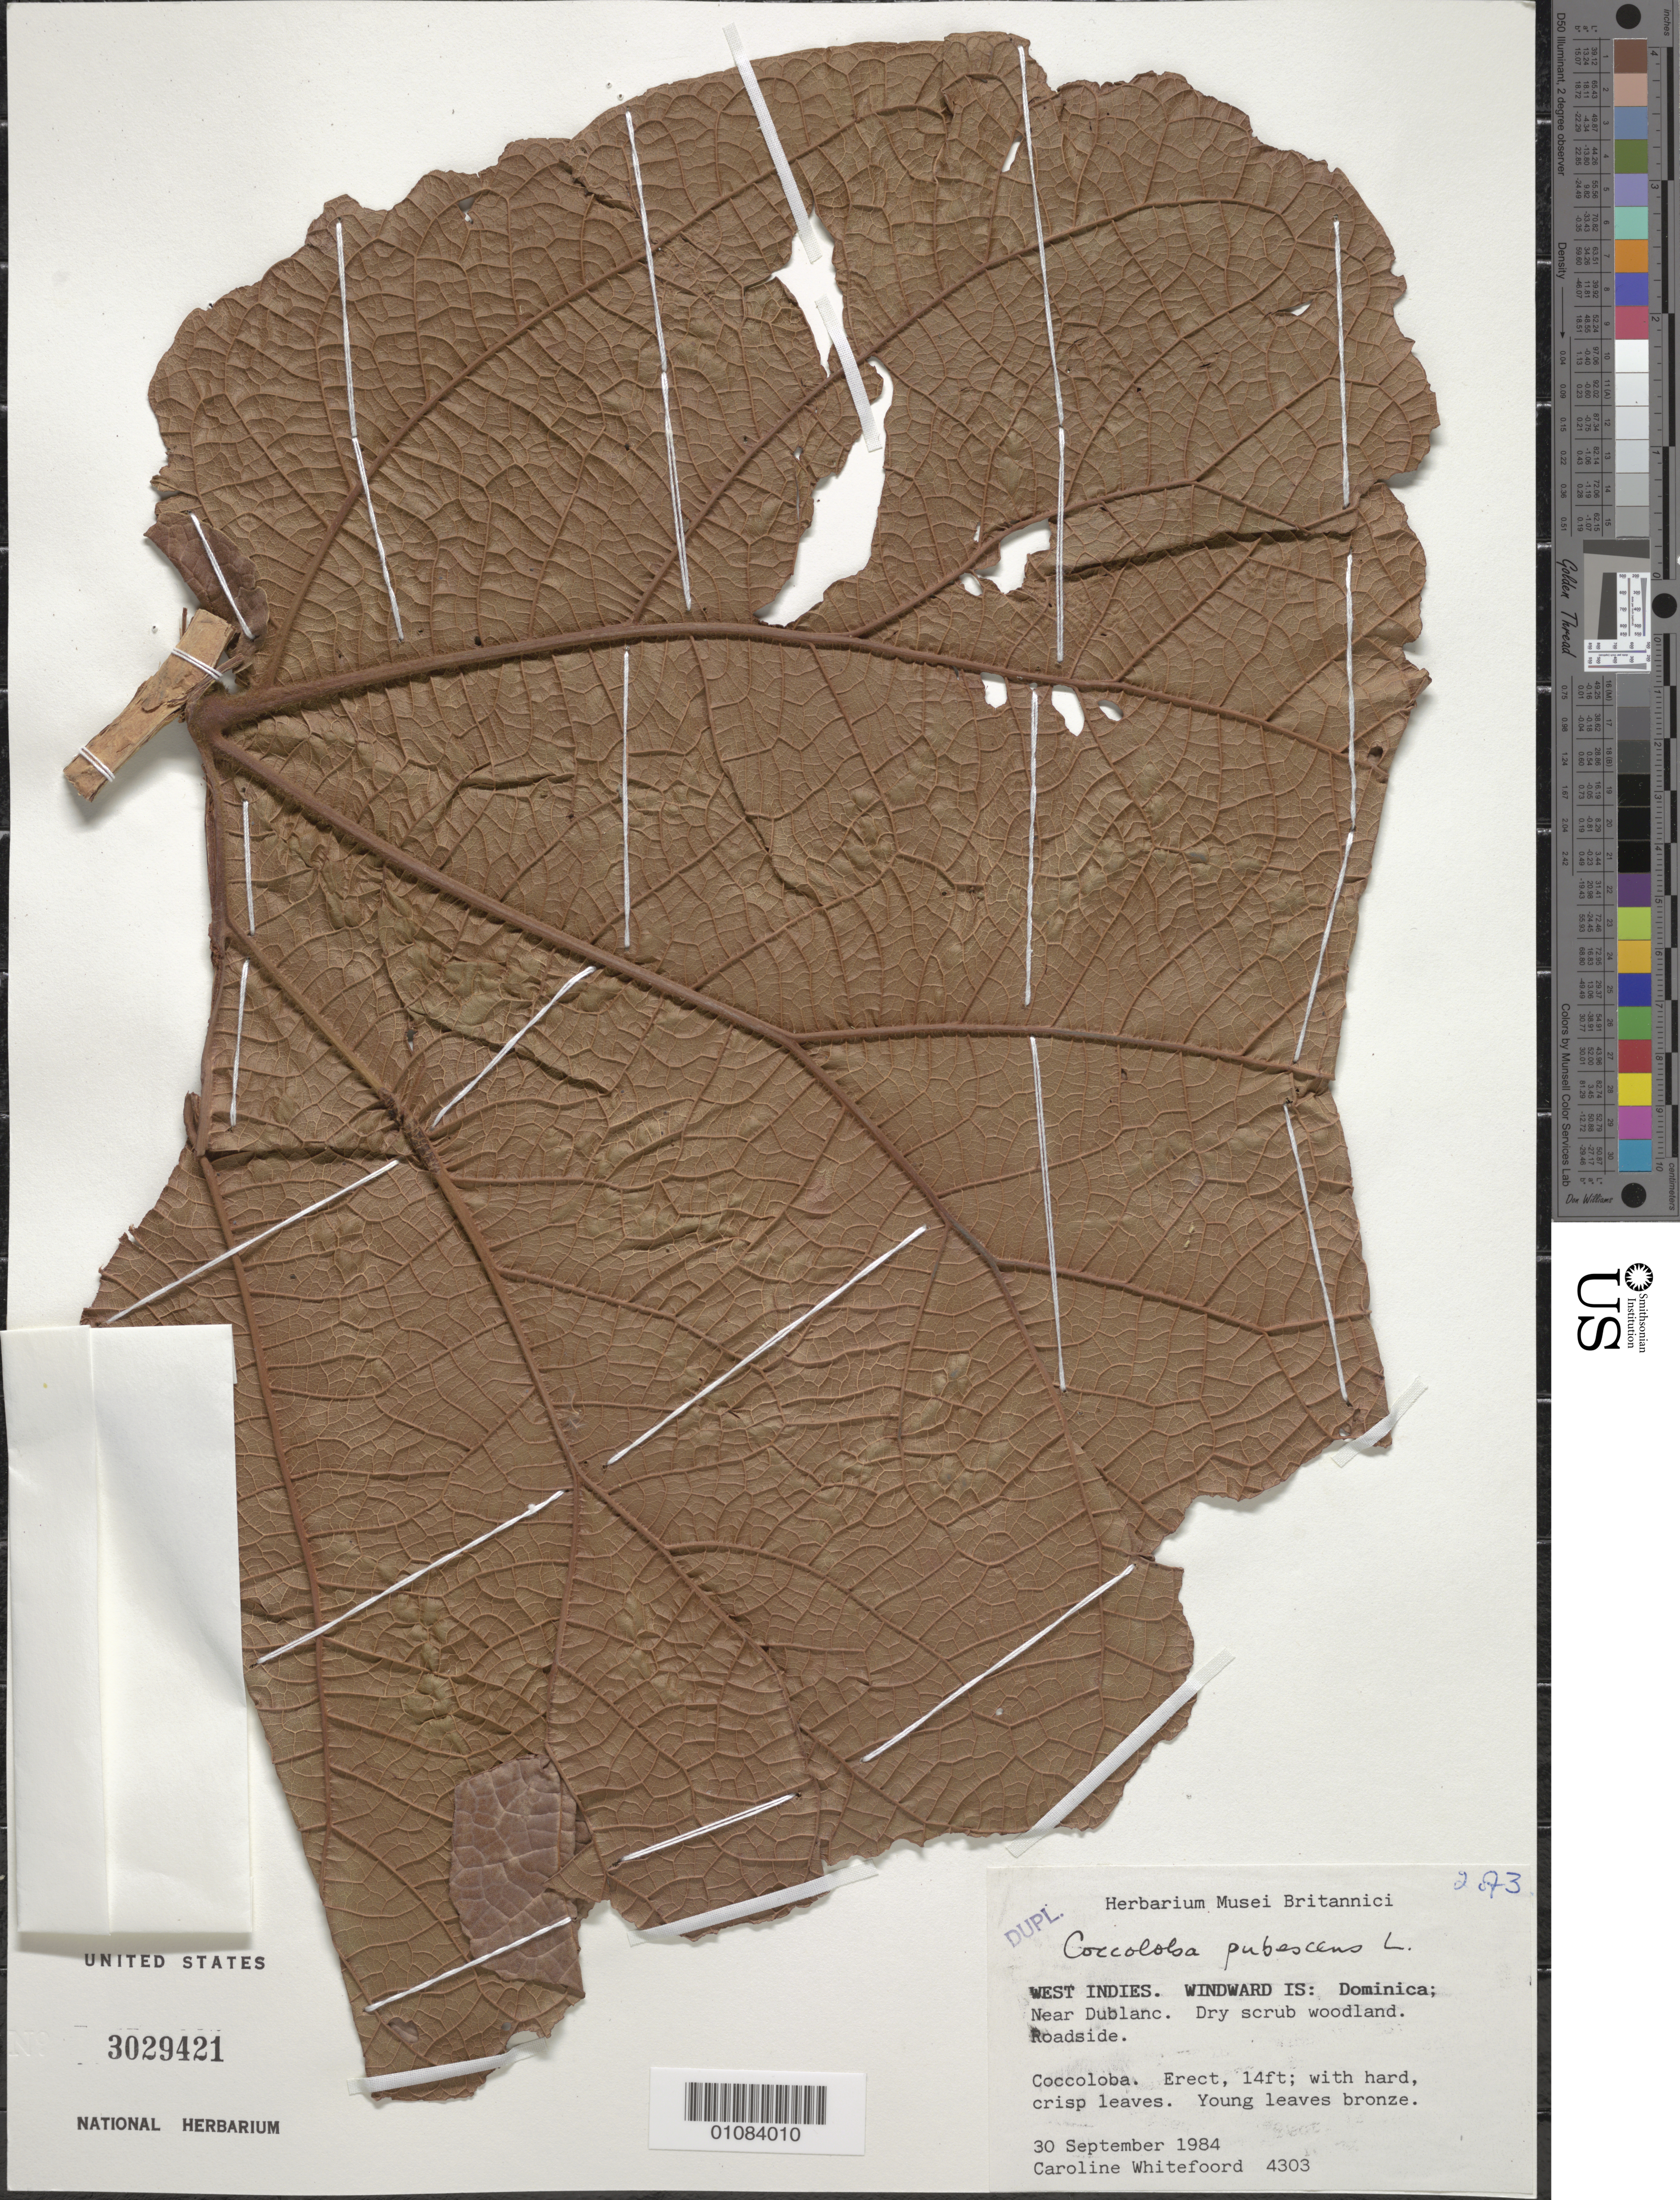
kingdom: Plantae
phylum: Tracheophyta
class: Magnoliopsida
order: Caryophyllales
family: Polygonaceae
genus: Coccoloba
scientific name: Coccoloba pubescens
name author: L.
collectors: C. Whitefoord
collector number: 4303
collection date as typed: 20 Sep 1984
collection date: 1984-09-20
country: Dominica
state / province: St. Peter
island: Dominica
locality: Near Dublanc. Roadside.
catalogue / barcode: US 3029421